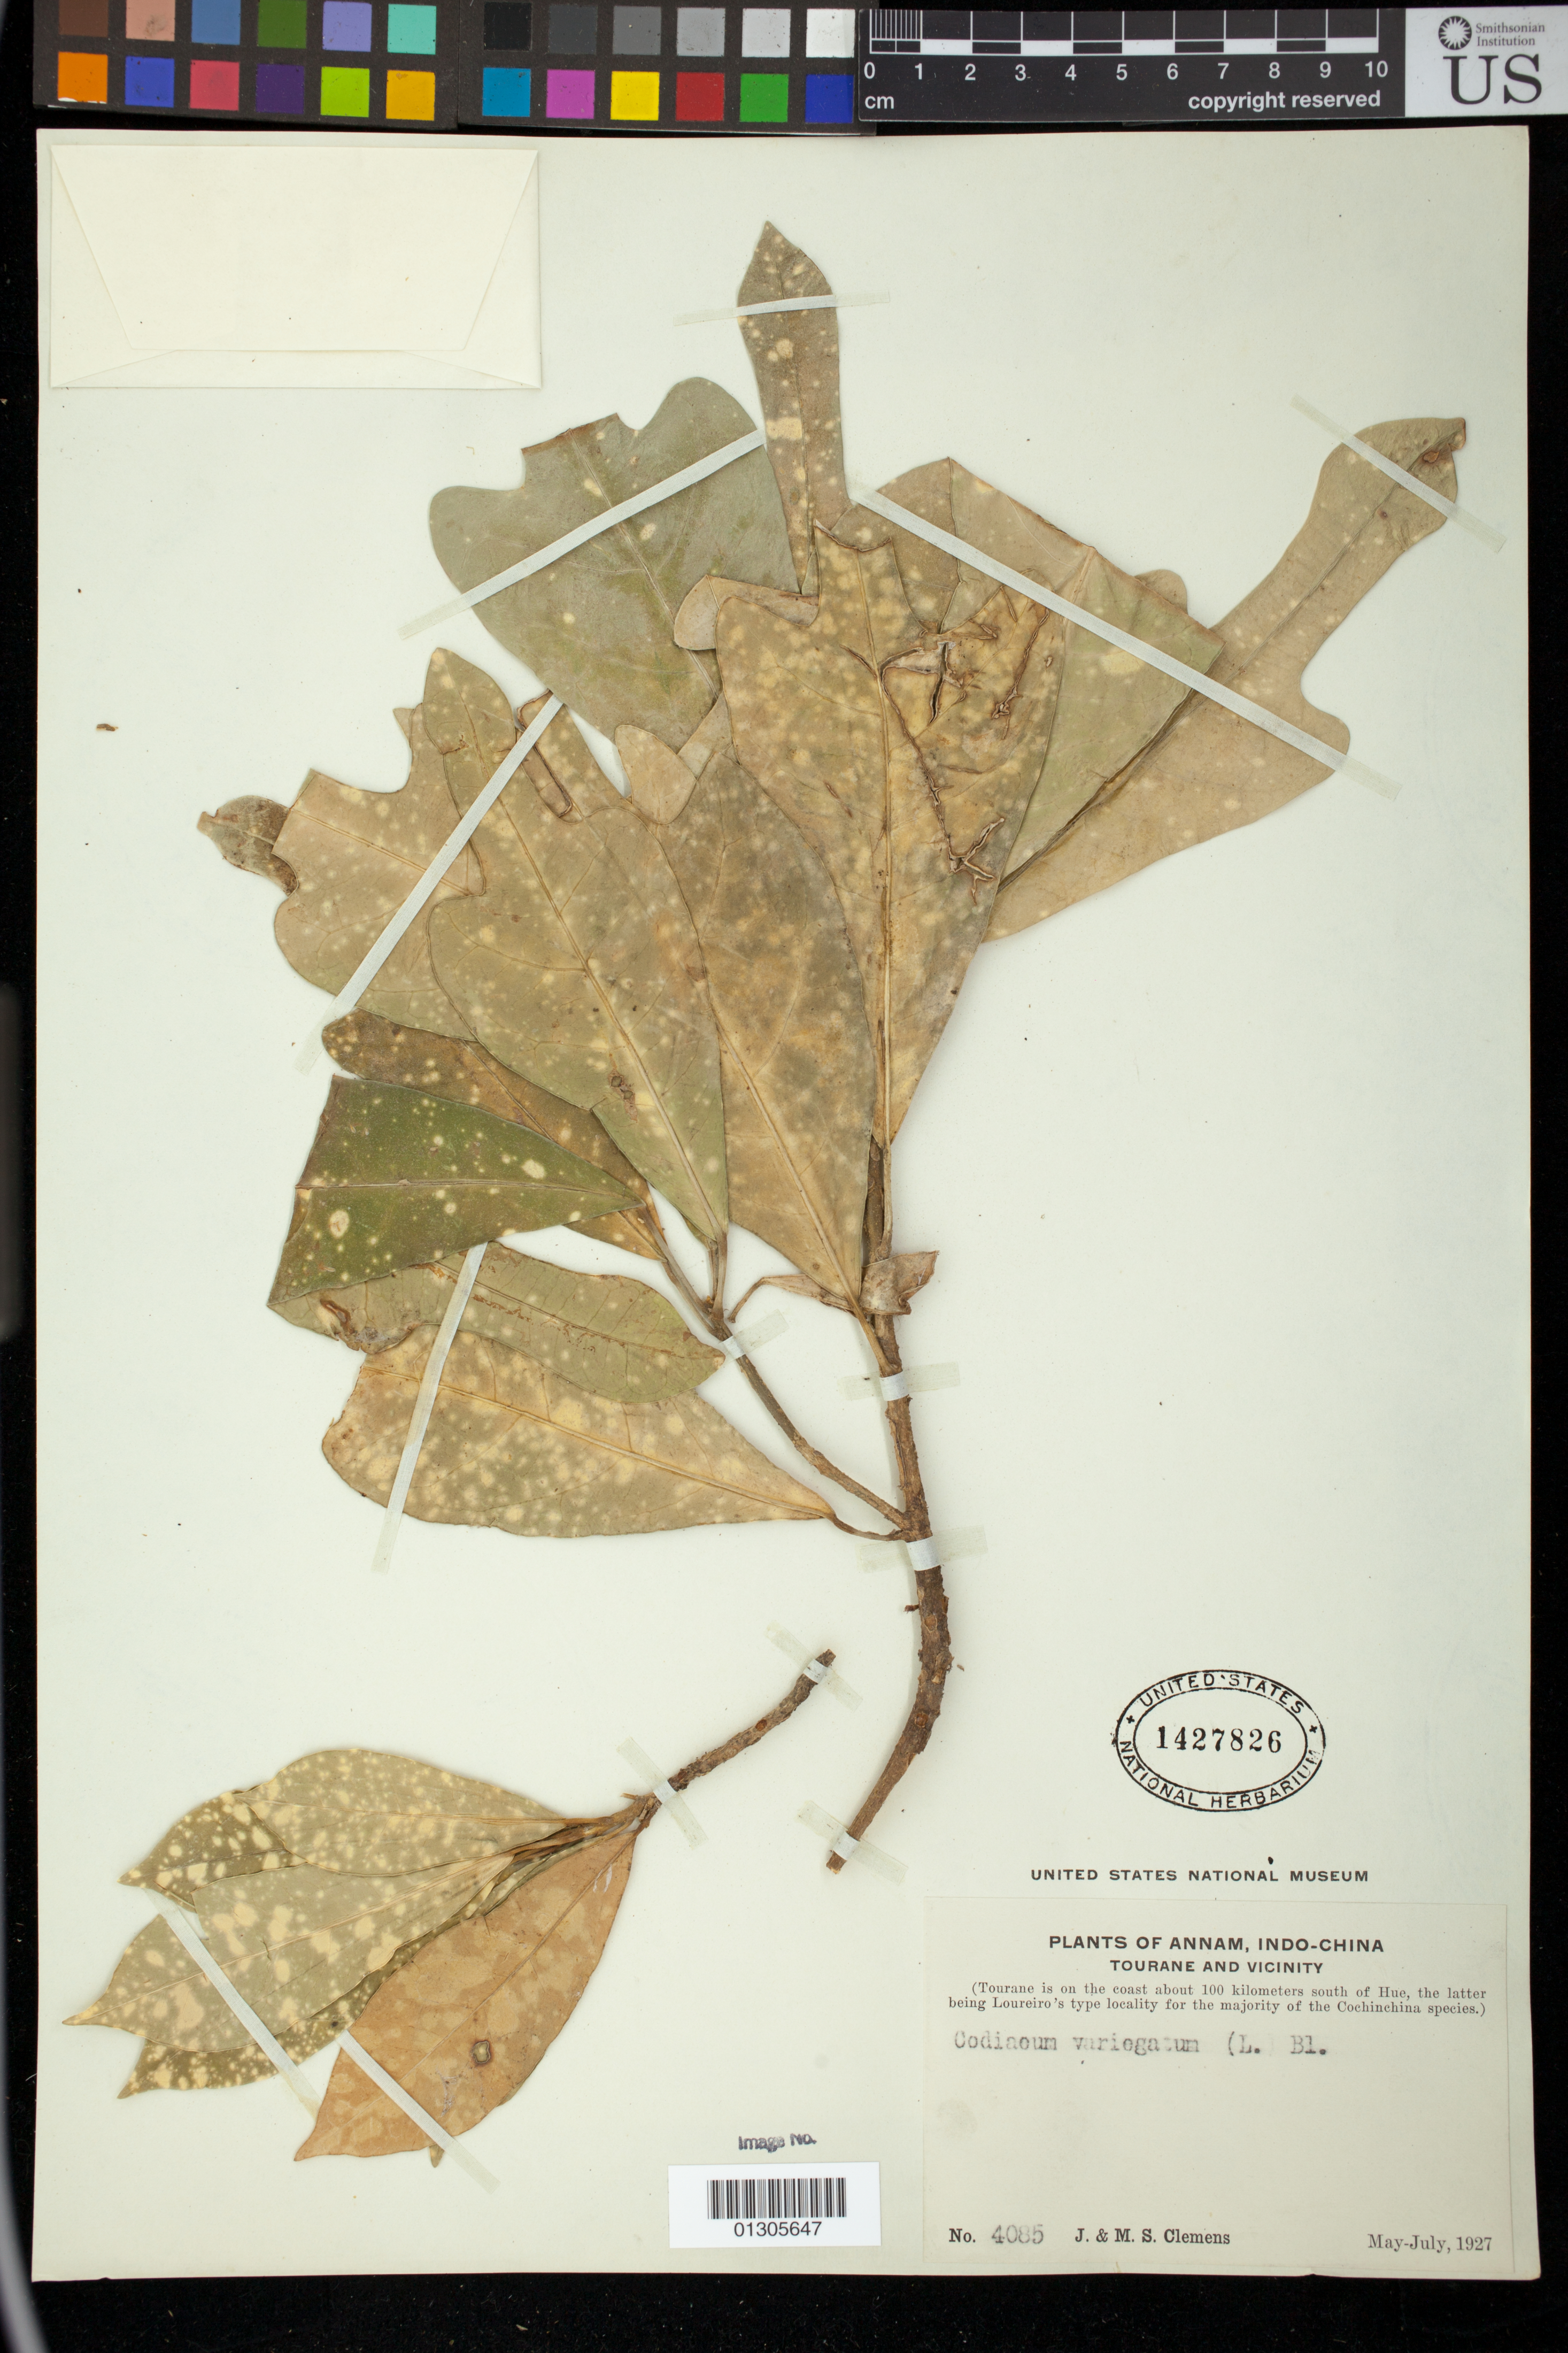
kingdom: Plantae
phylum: Tracheophyta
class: Magnoliopsida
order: Malpighiales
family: Euphorbiaceae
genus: Codiaeum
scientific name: Codiaeum variegatum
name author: (L.) Rumph. ex A. Juss.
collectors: J. Clemens & M. S. Clemens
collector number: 4085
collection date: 1927-05/1927-07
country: Vietnam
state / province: Annam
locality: Tourane and Vicinity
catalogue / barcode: US 1427826